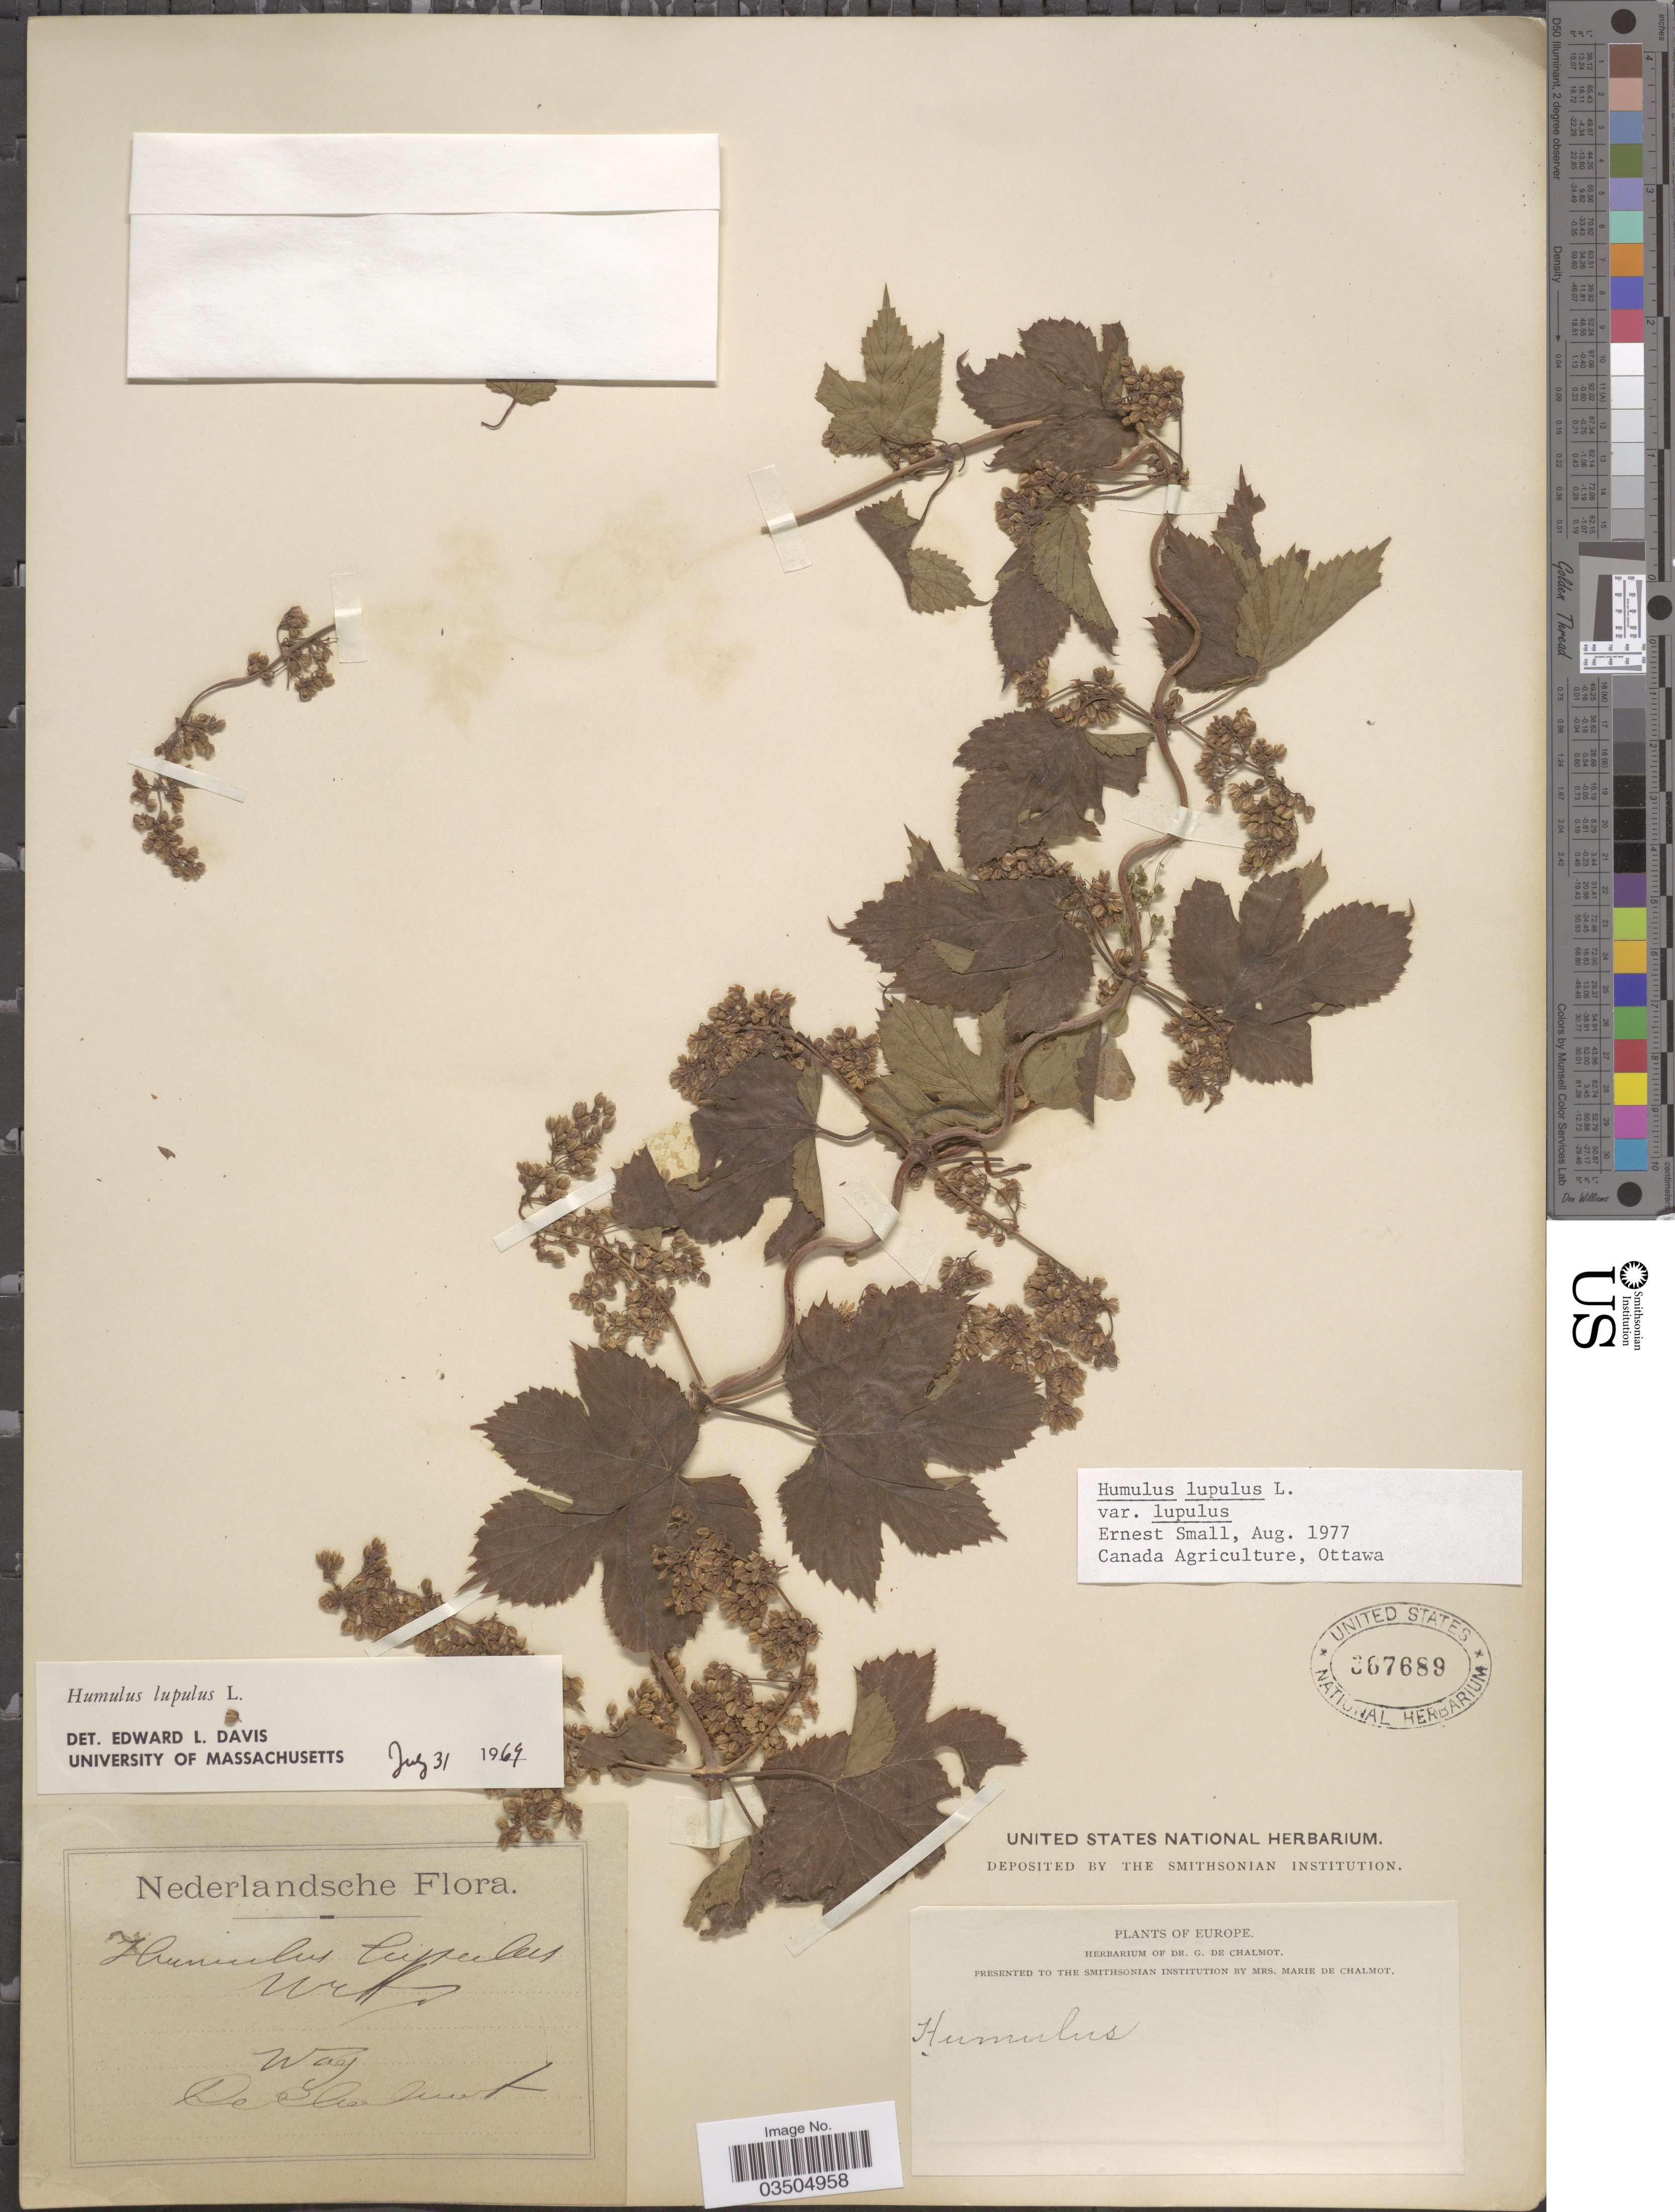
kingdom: Plantae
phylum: Tracheophyta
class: Magnoliopsida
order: Rosales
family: Cannabaceae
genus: Humulus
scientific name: Humulus lupulus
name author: L.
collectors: G. de Chalmot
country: Netherlands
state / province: Gelderland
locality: Wag.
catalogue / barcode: US 367689